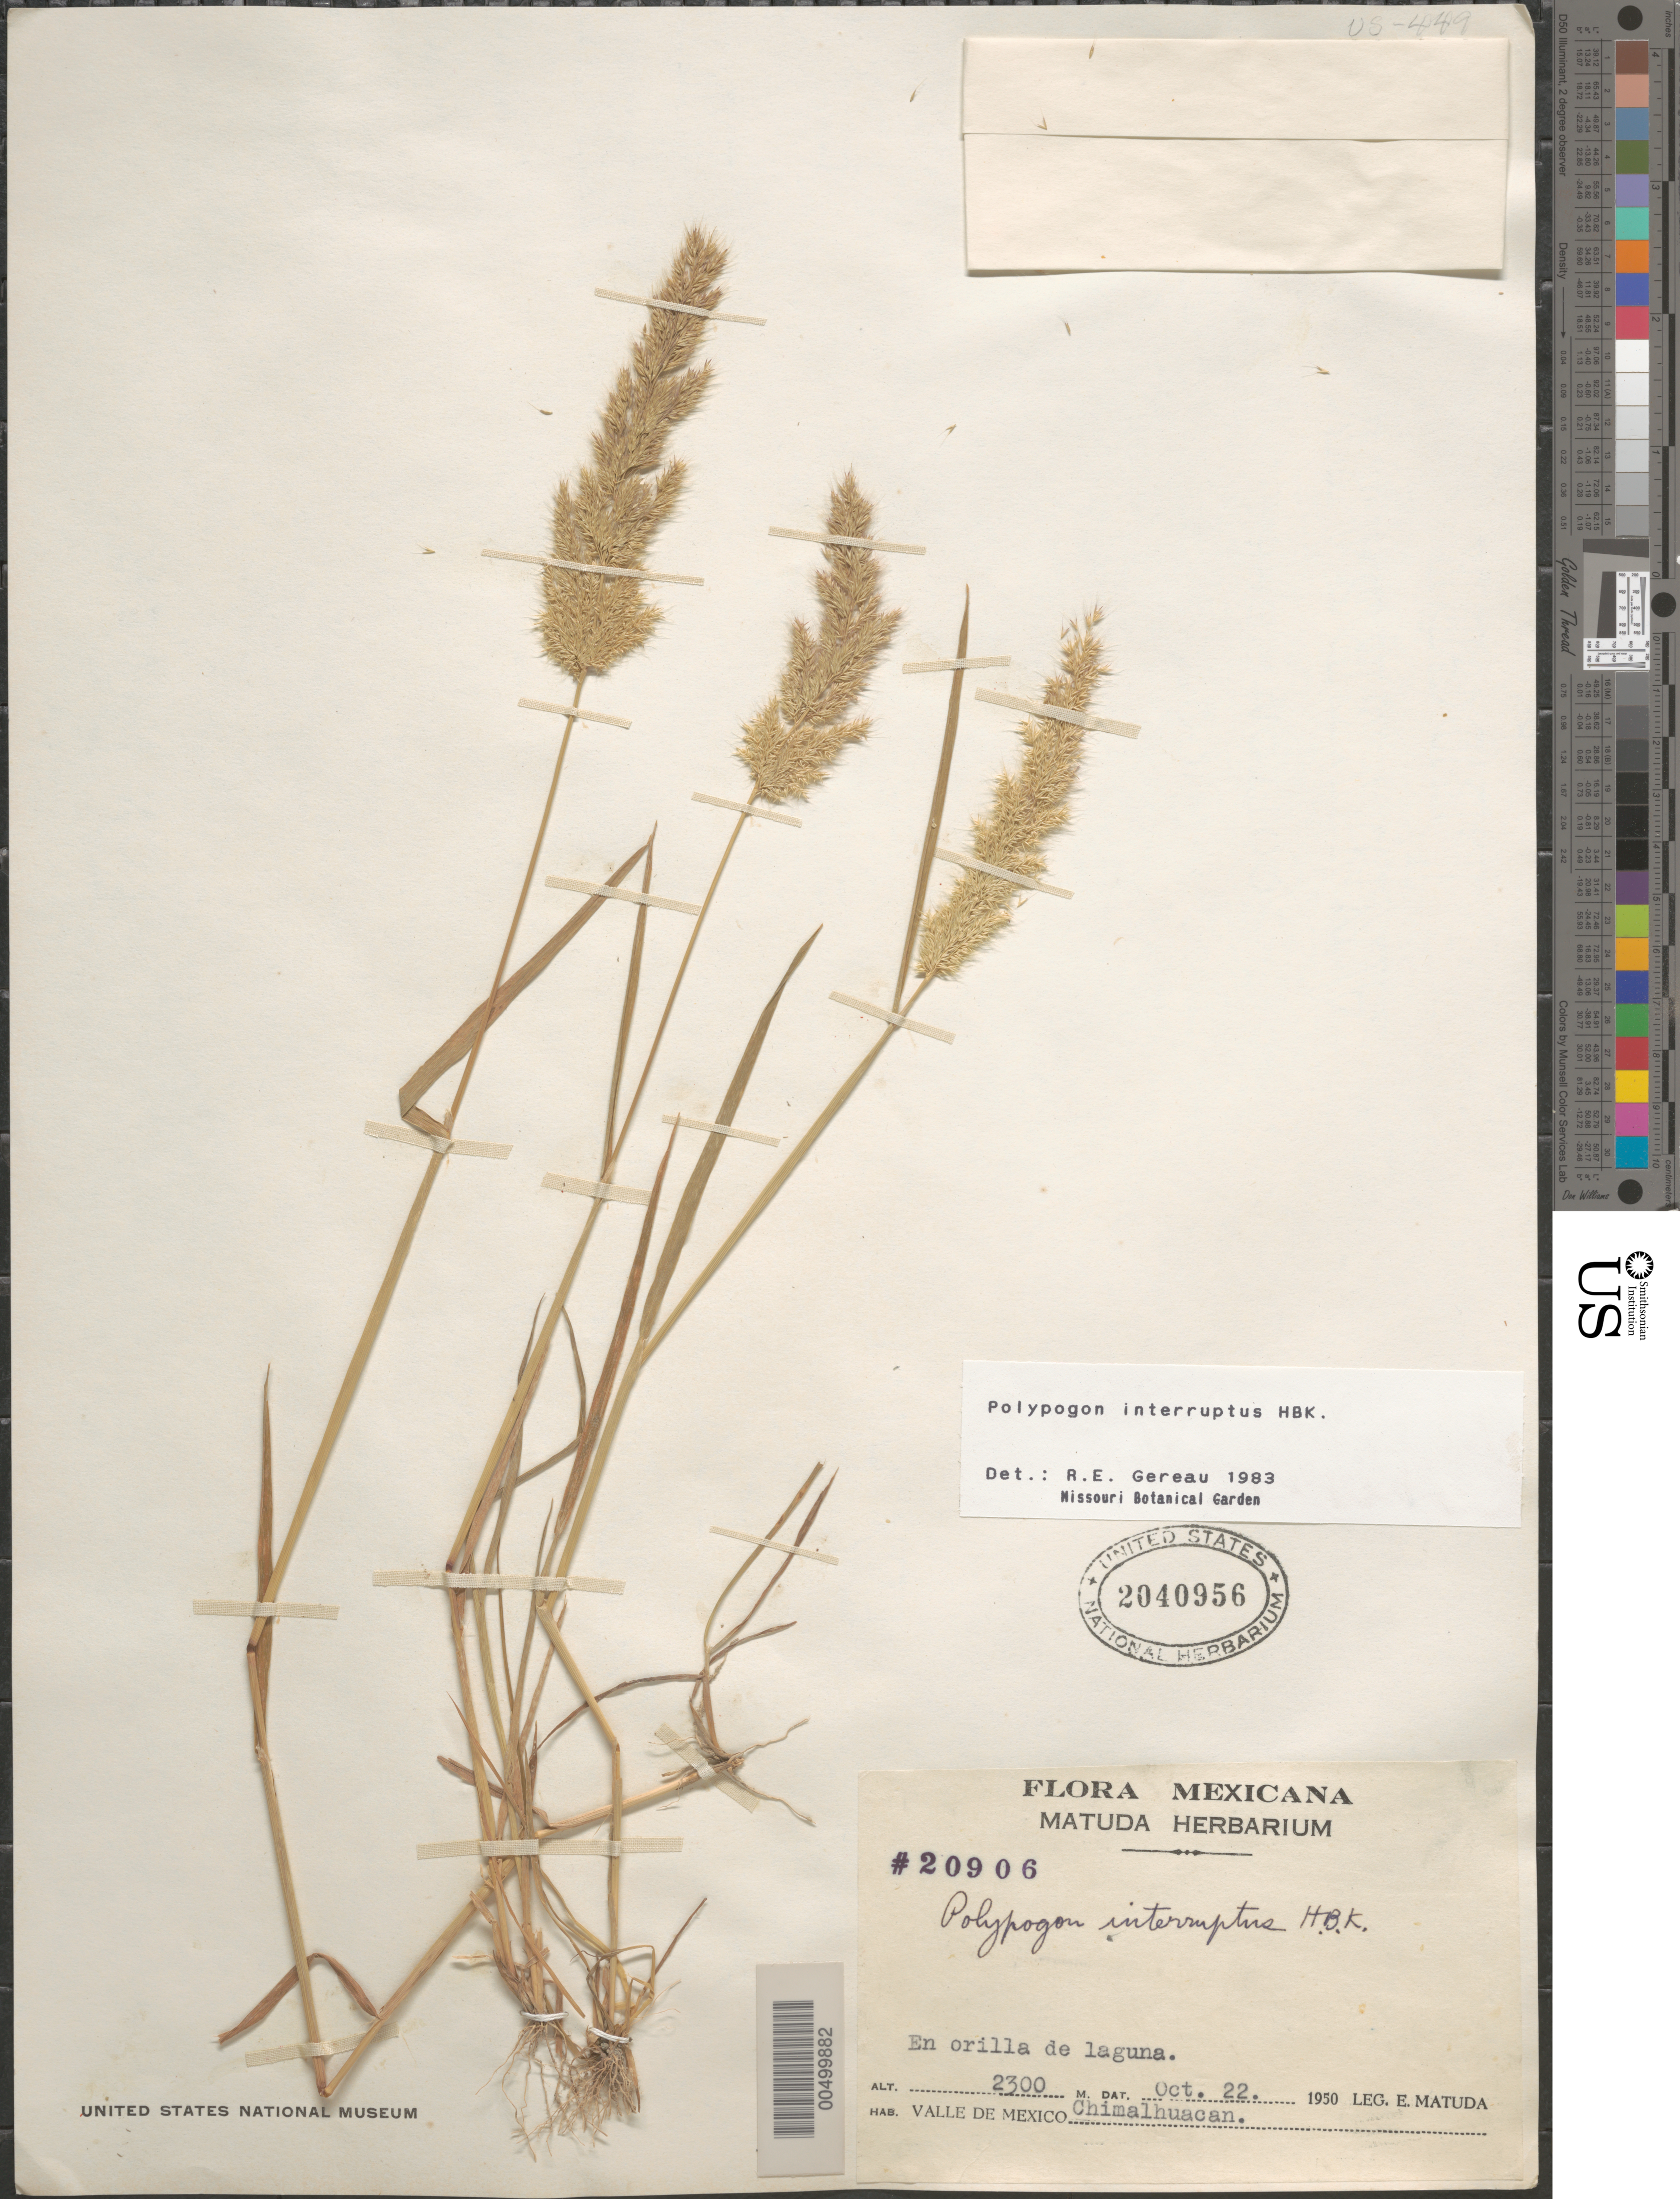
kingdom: Plantae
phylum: Tracheophyta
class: Liliopsida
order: Poales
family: Poaceae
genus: Polypogon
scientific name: Polypogon interruptus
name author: Kunth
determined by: Gereau, R. E.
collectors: E. Matuda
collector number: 20906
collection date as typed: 22 Oct 1950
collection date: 1950-10-22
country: Mexico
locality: Valle de Mexico, Chimalhuacan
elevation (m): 2300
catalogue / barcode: US 2040956